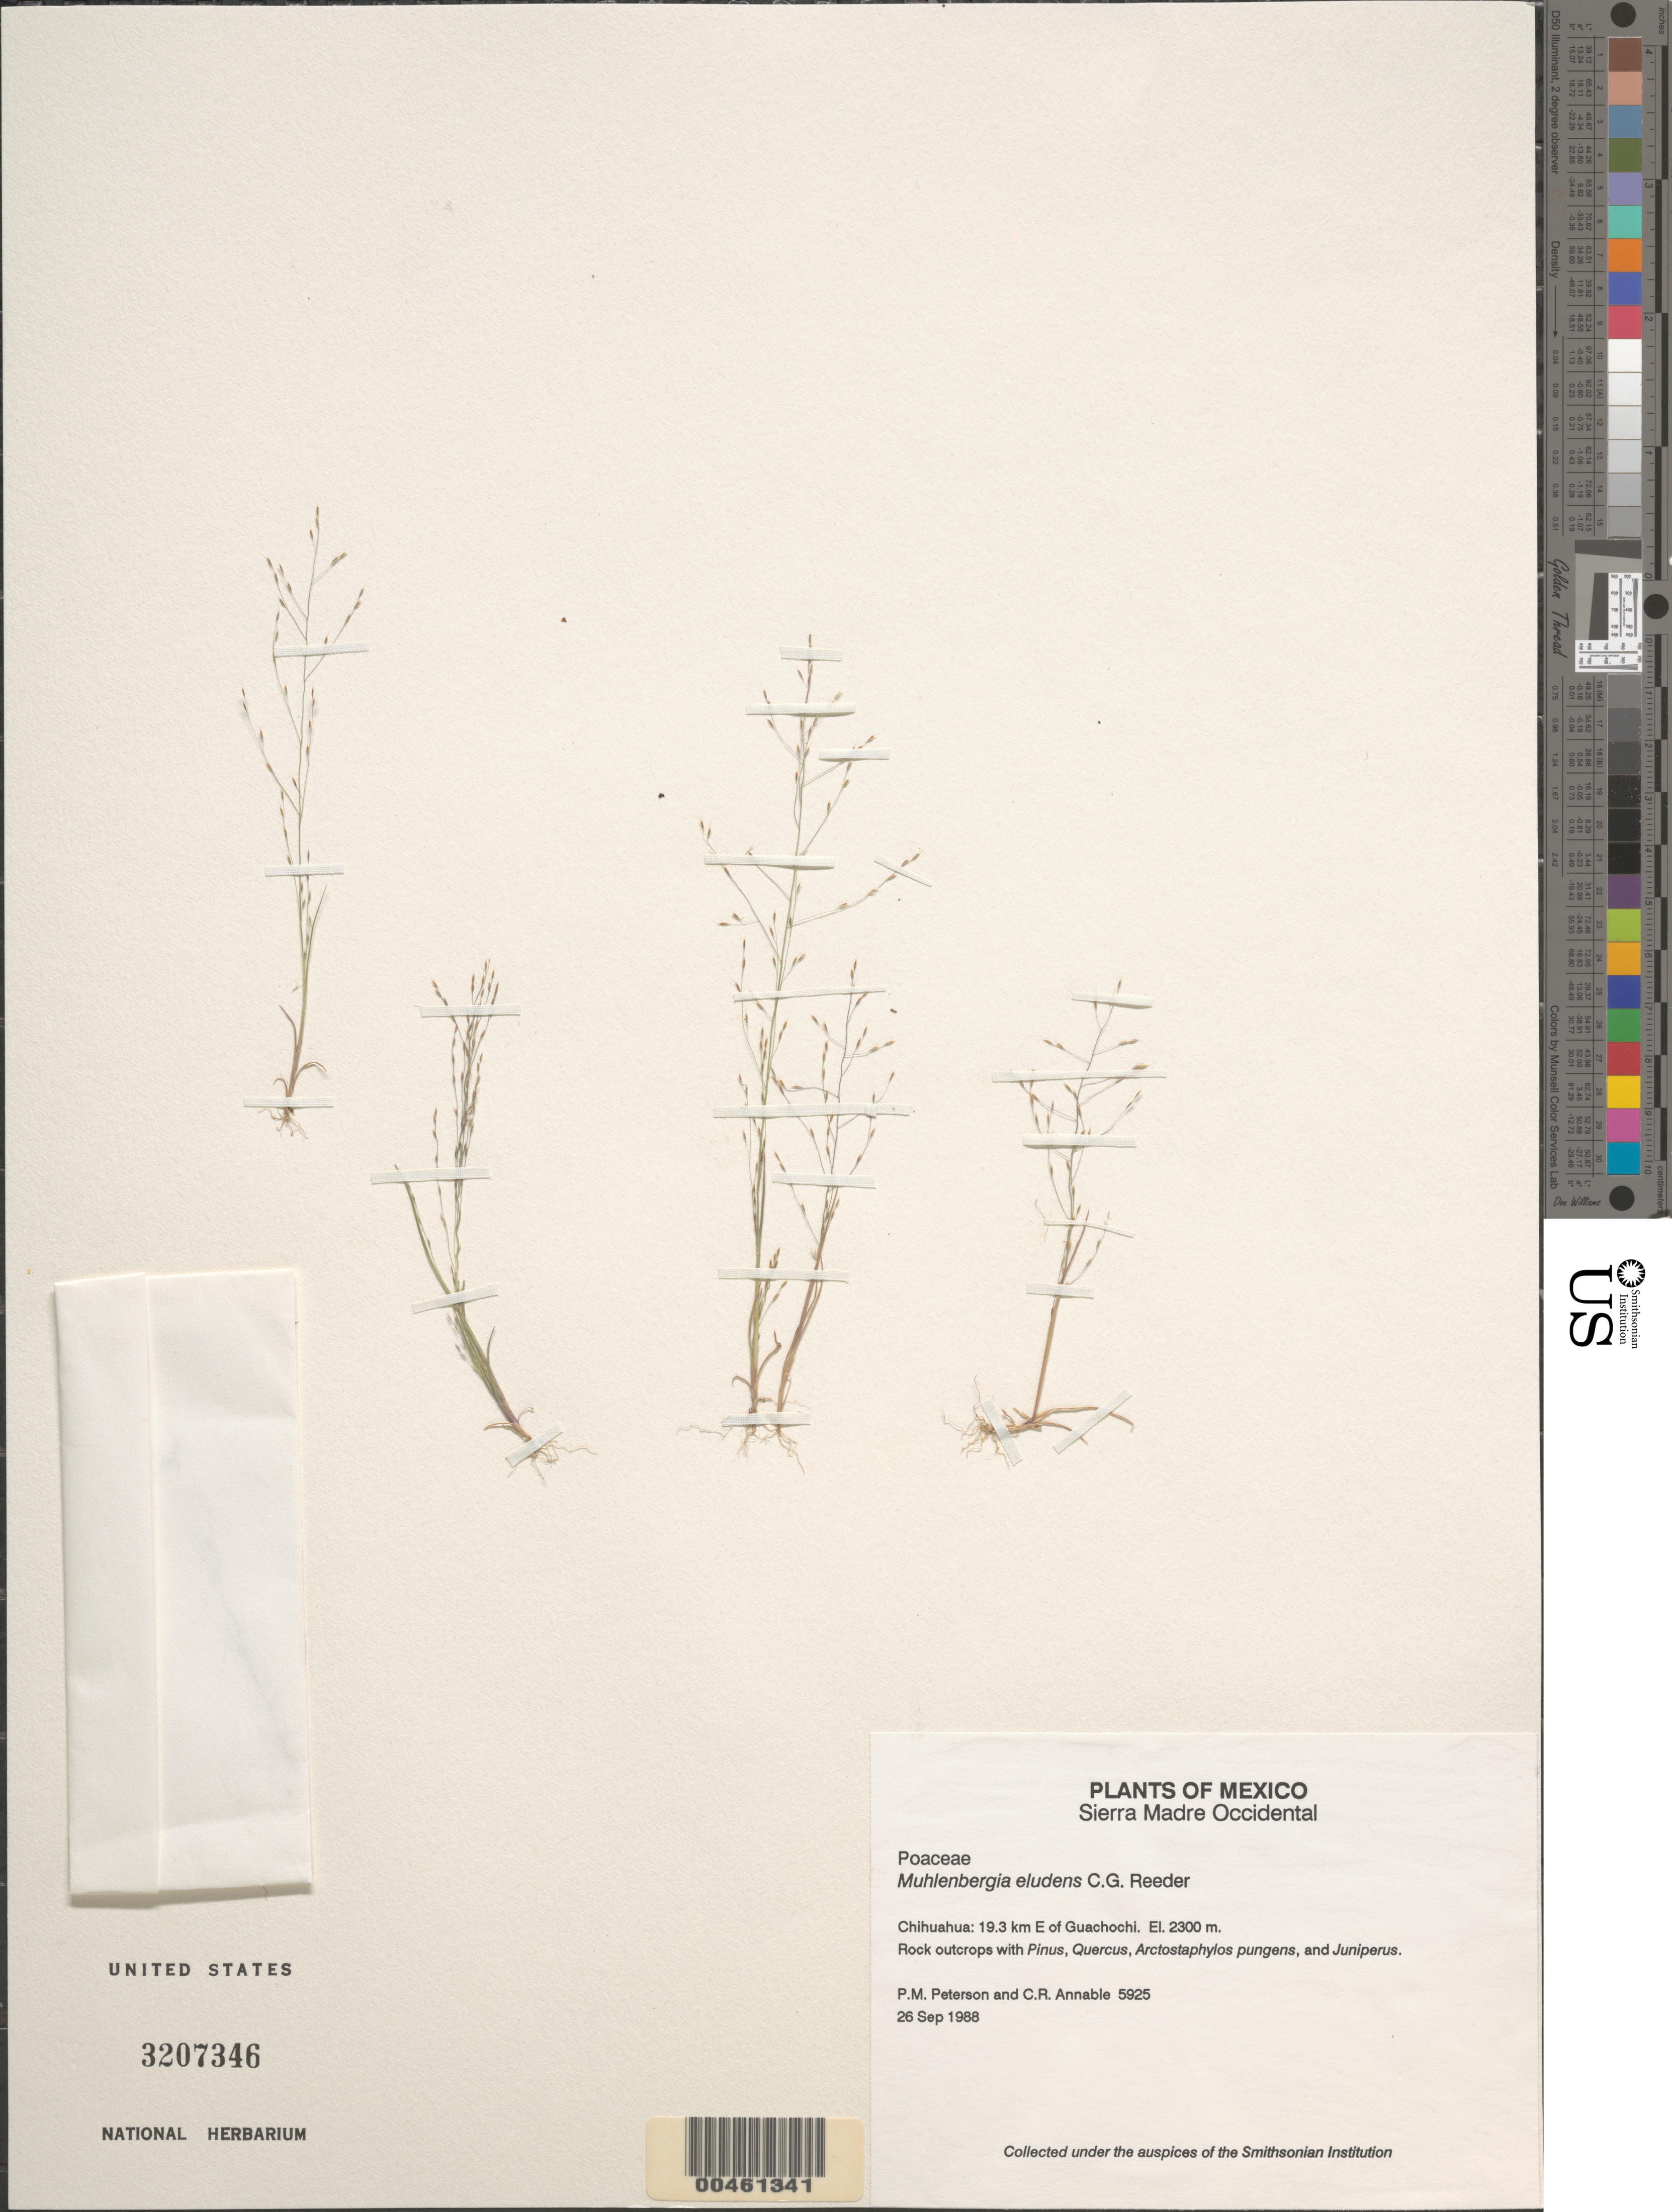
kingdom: Plantae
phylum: Tracheophyta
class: Liliopsida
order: Poales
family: Poaceae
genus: Muhlenbergia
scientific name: Muhlenbergia eludens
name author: C. Reeder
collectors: P. M. Peterson & C. R. Annable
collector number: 05925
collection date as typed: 26 Sep 1988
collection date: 1988-09-26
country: Mexico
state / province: Chihuahua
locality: Sierra Madre Occidental, 19.3 km E of Guachochi.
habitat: Rock outcrops with Pinus, Quercus, Arctostaphylos pungens, and Juniperus.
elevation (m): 2300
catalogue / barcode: US 3207346